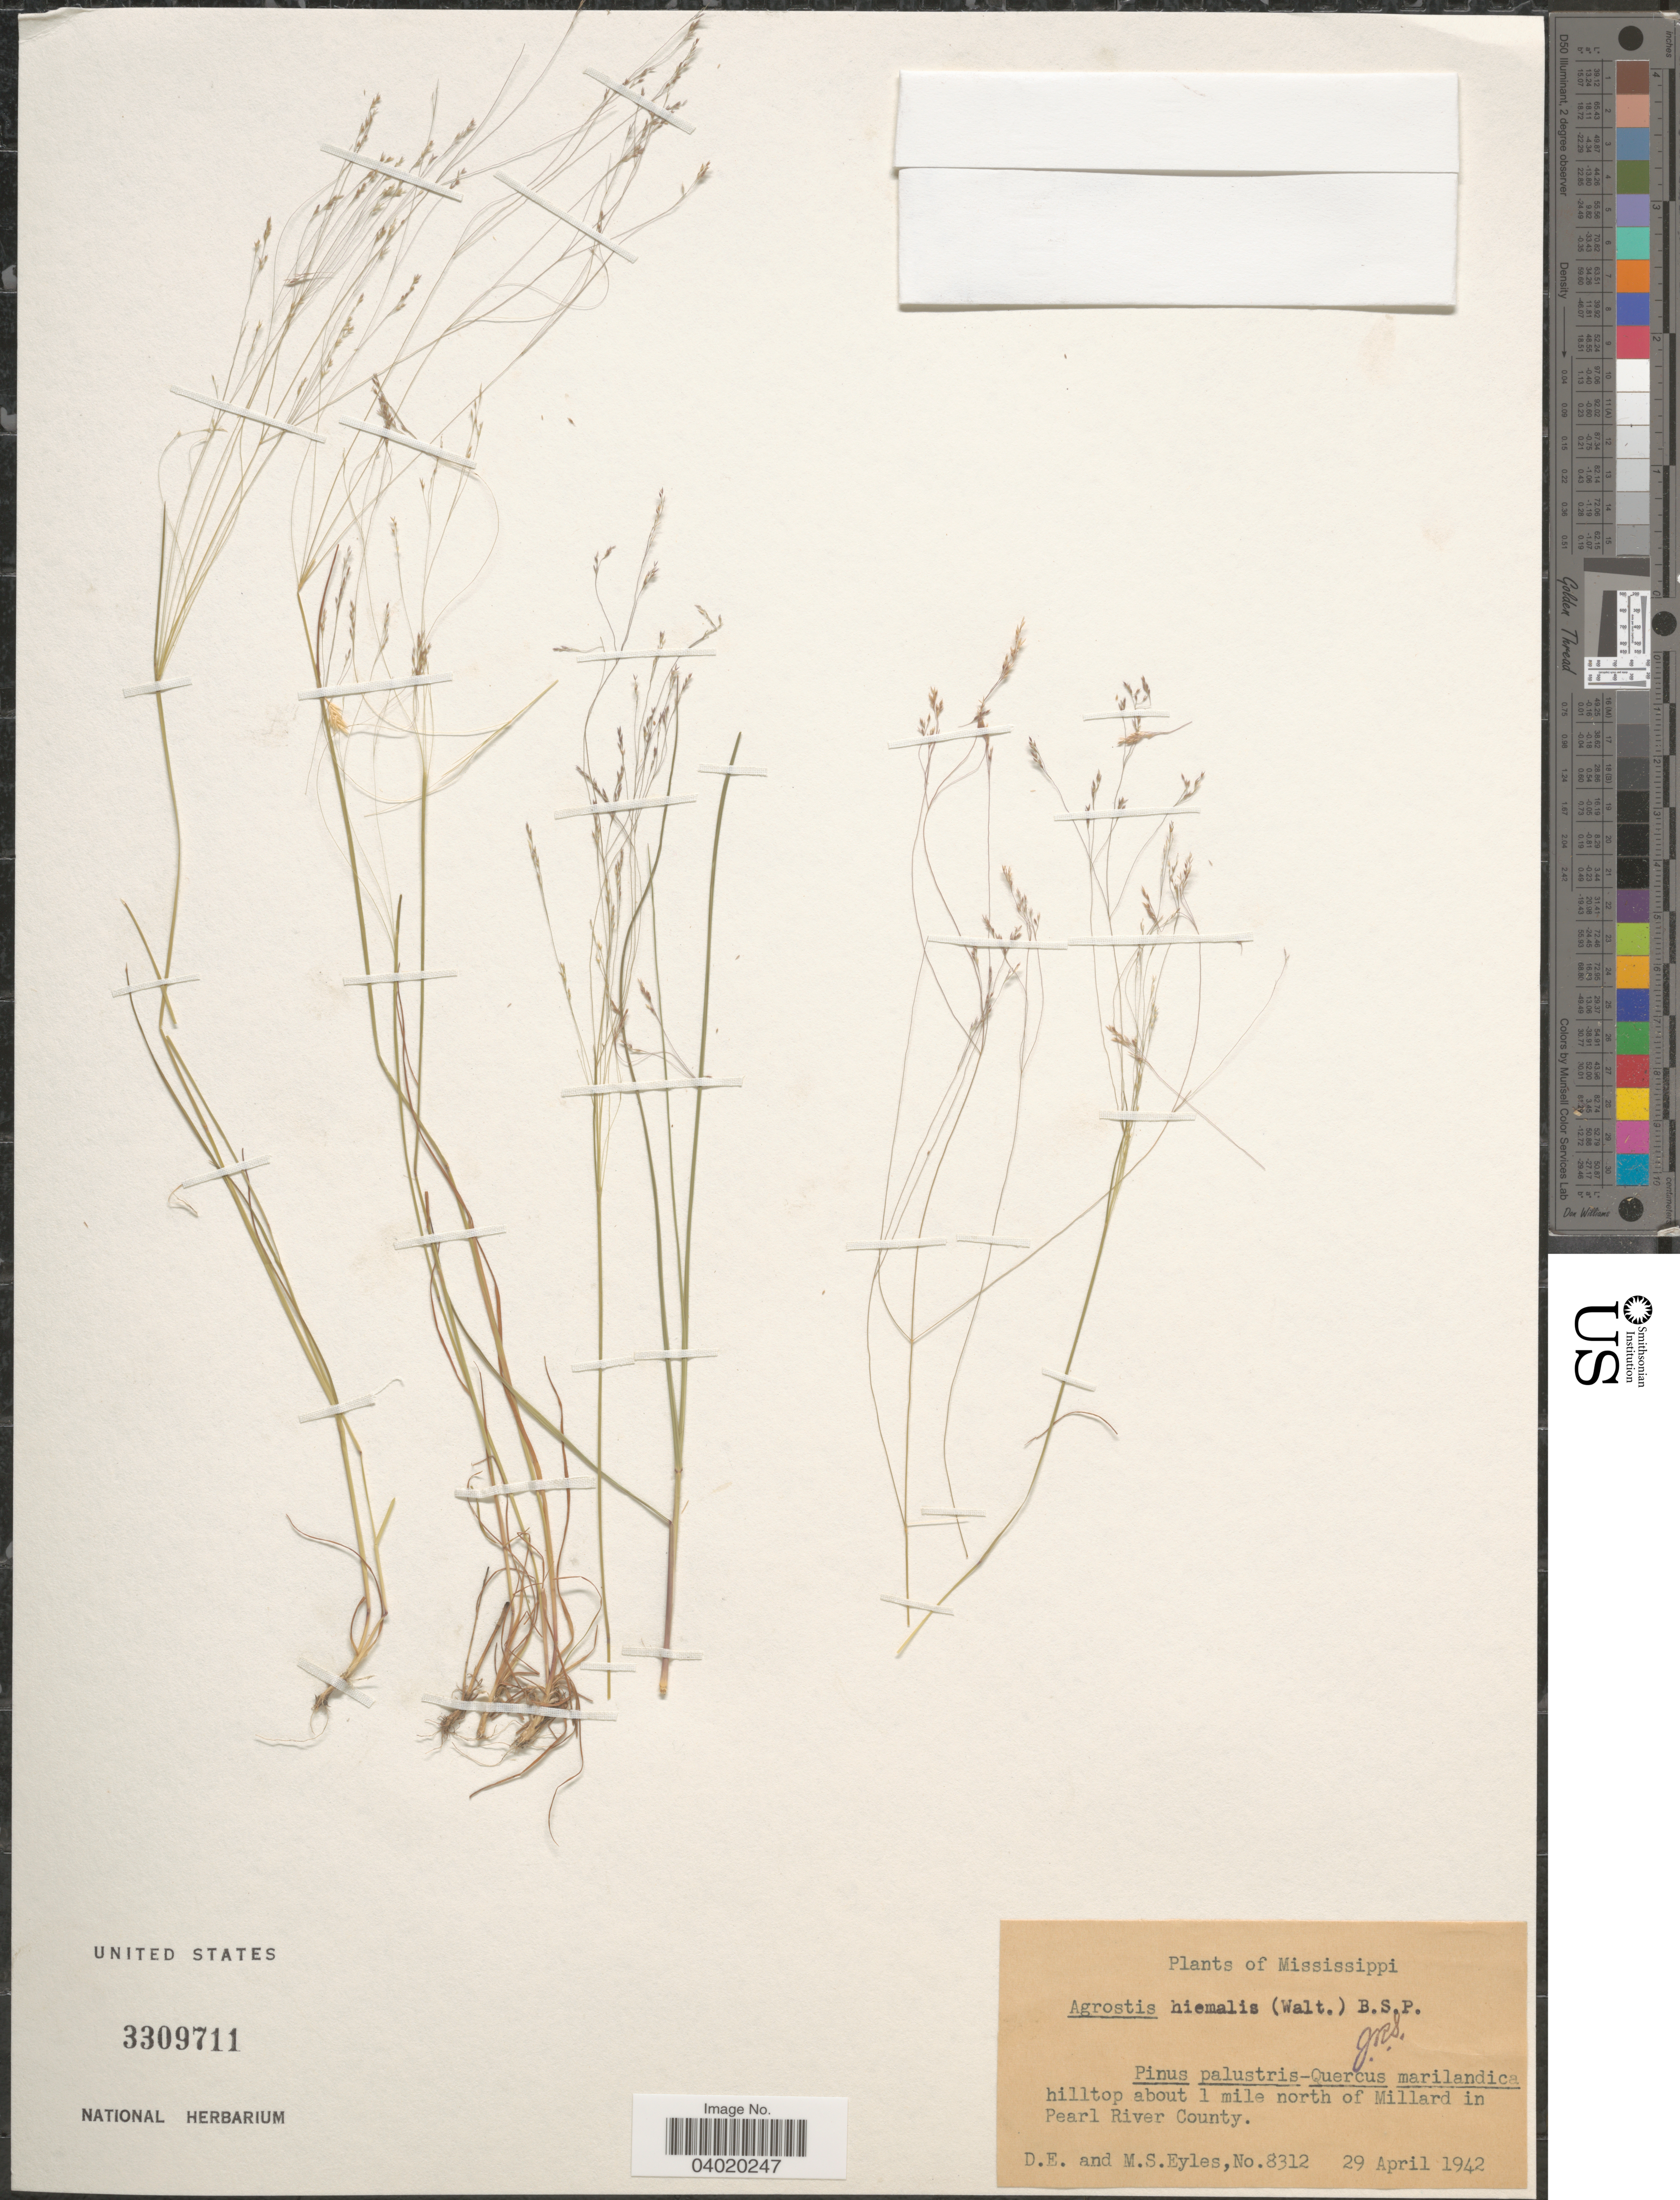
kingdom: Plantae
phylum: Tracheophyta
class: Liliopsida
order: Poales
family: Poaceae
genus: Agrostis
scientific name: Agrostis hyemalis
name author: (Walter) Britton et al.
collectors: D. Eyles & M. Eyles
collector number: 8312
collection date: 1942-04-29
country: United States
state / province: Mississippi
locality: Hilltop about 1 mile north of Millard in Pearl River County.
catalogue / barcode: US 3309711